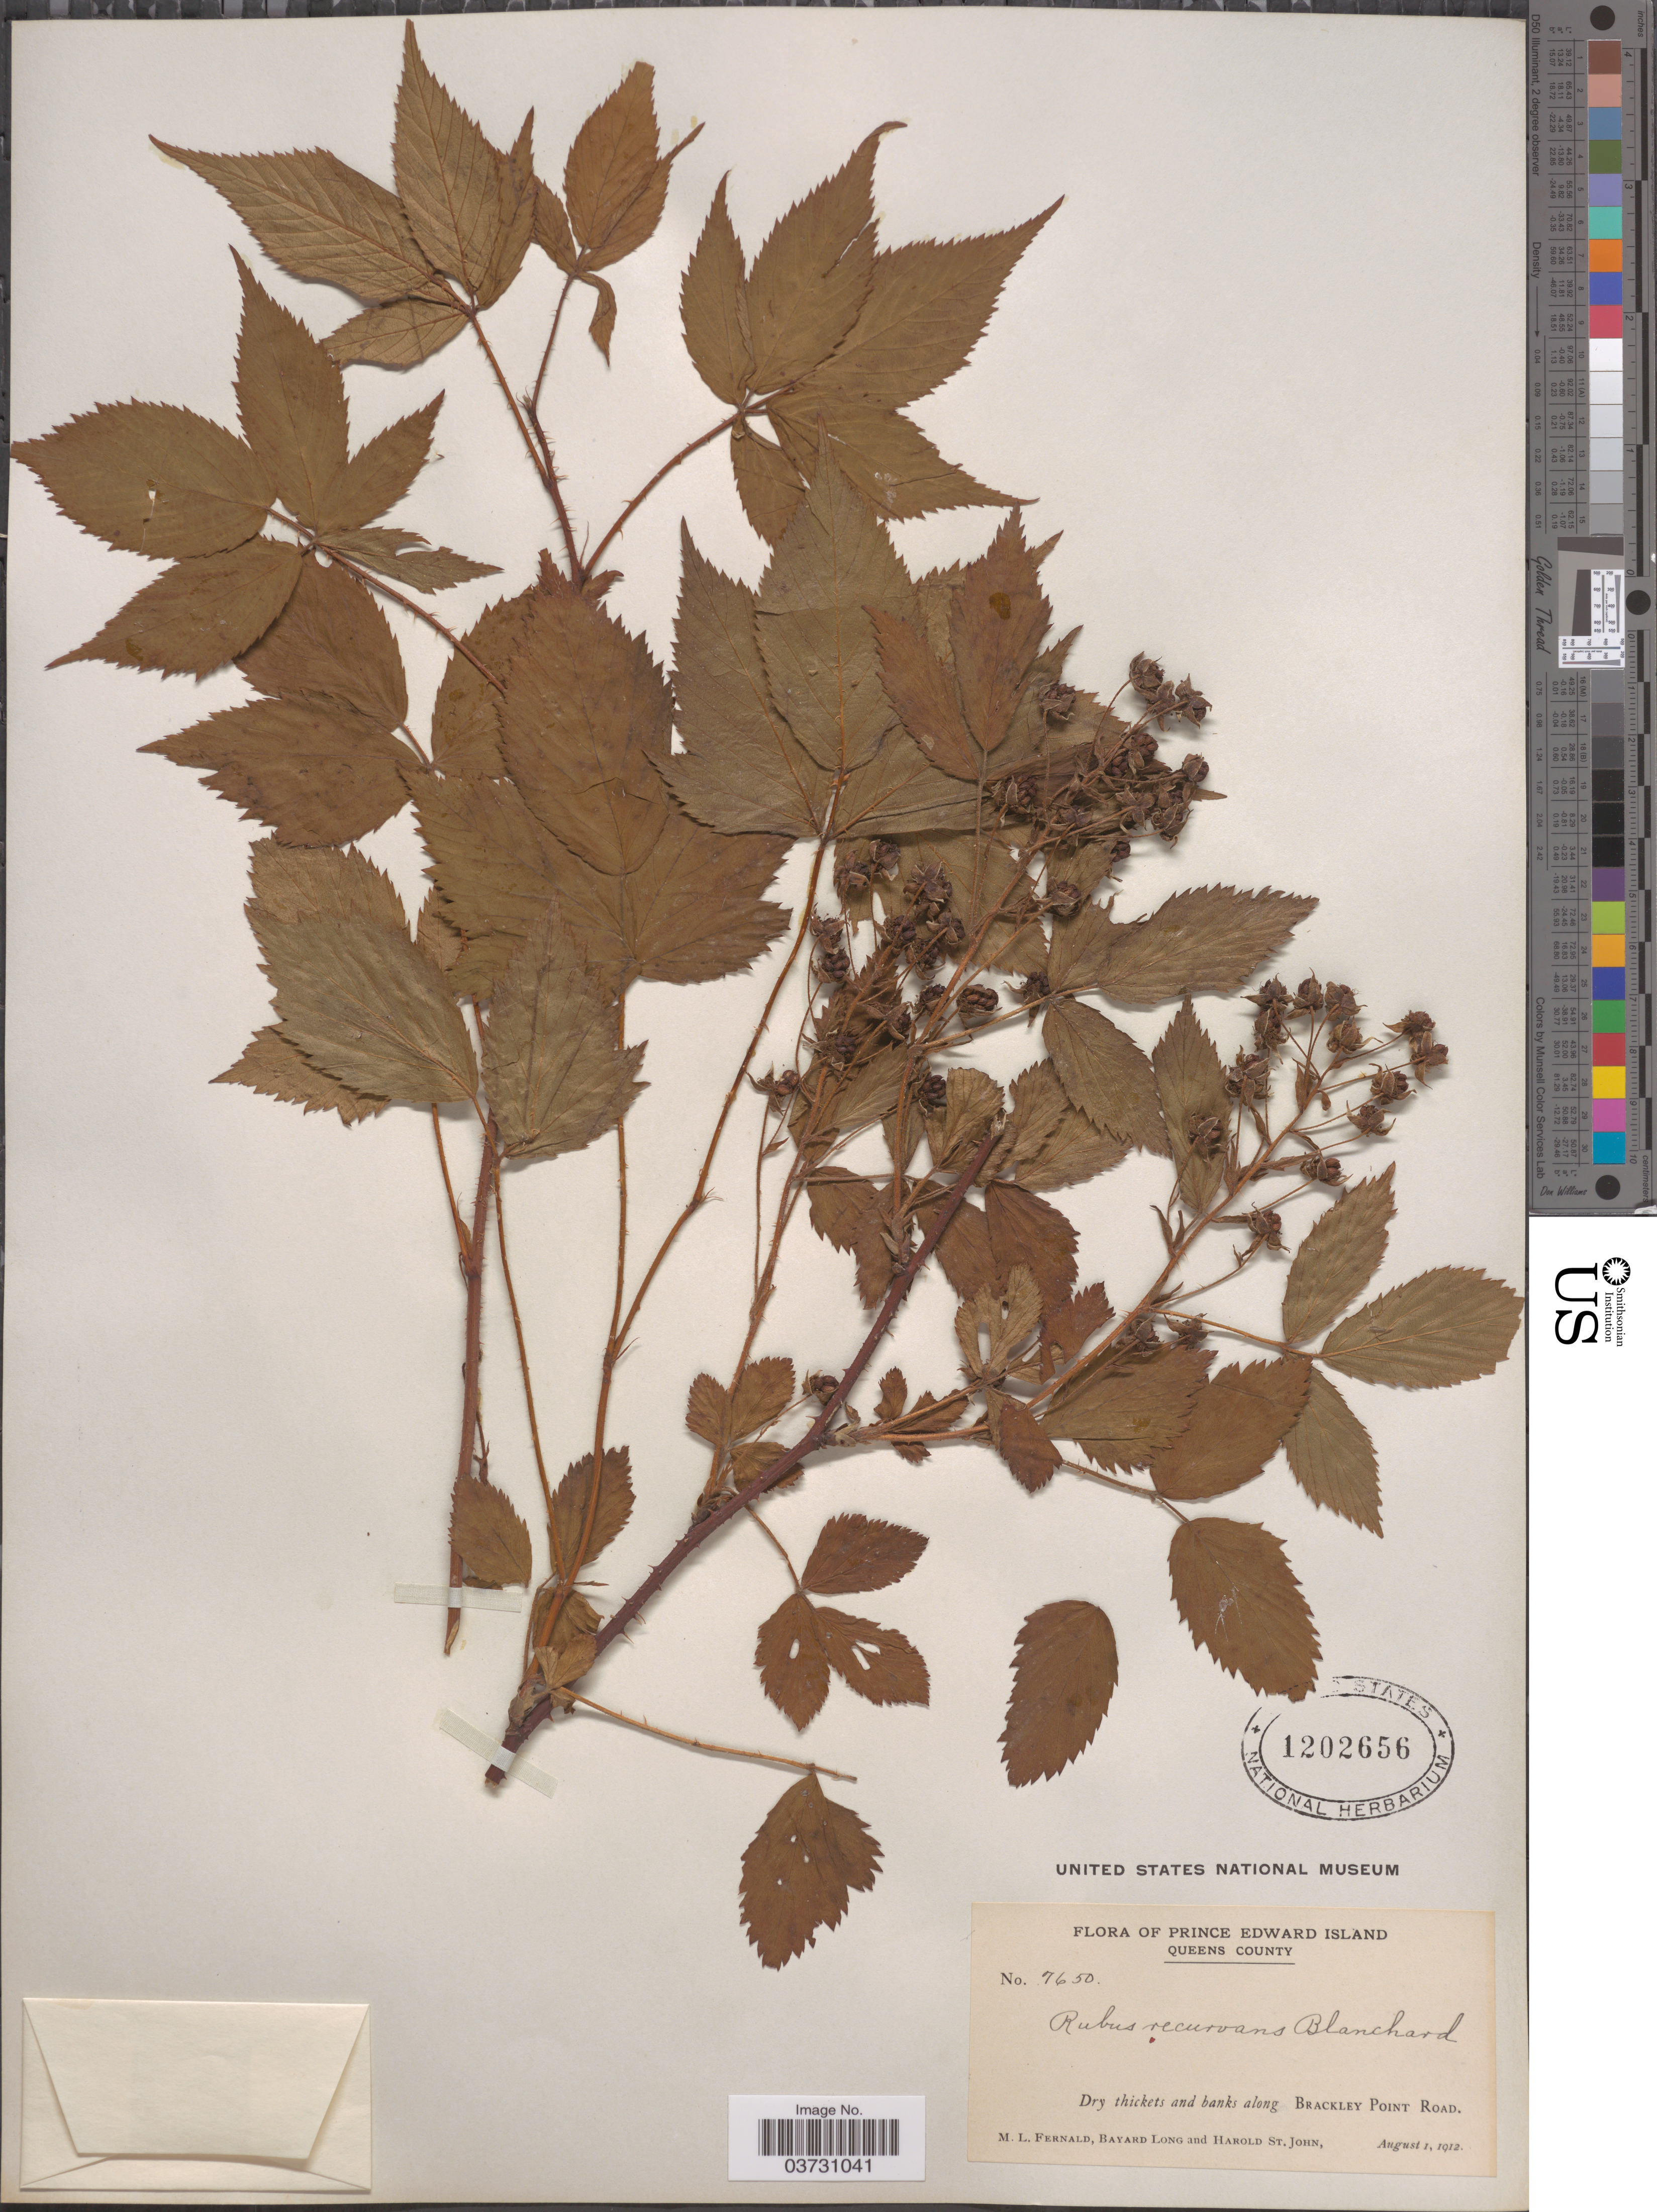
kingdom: Plantae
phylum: Tracheophyta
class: Magnoliopsida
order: Rosales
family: Rosaceae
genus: Rubus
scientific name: Rubus recurvans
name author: Blanch.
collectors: M. L. Fernald, B. Long & H. St. John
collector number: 7650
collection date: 1912-08-01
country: Canada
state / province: Prince Edward Island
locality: Queens County. Dry thickets and banks along Brackley Point Road.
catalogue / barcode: US 1202656